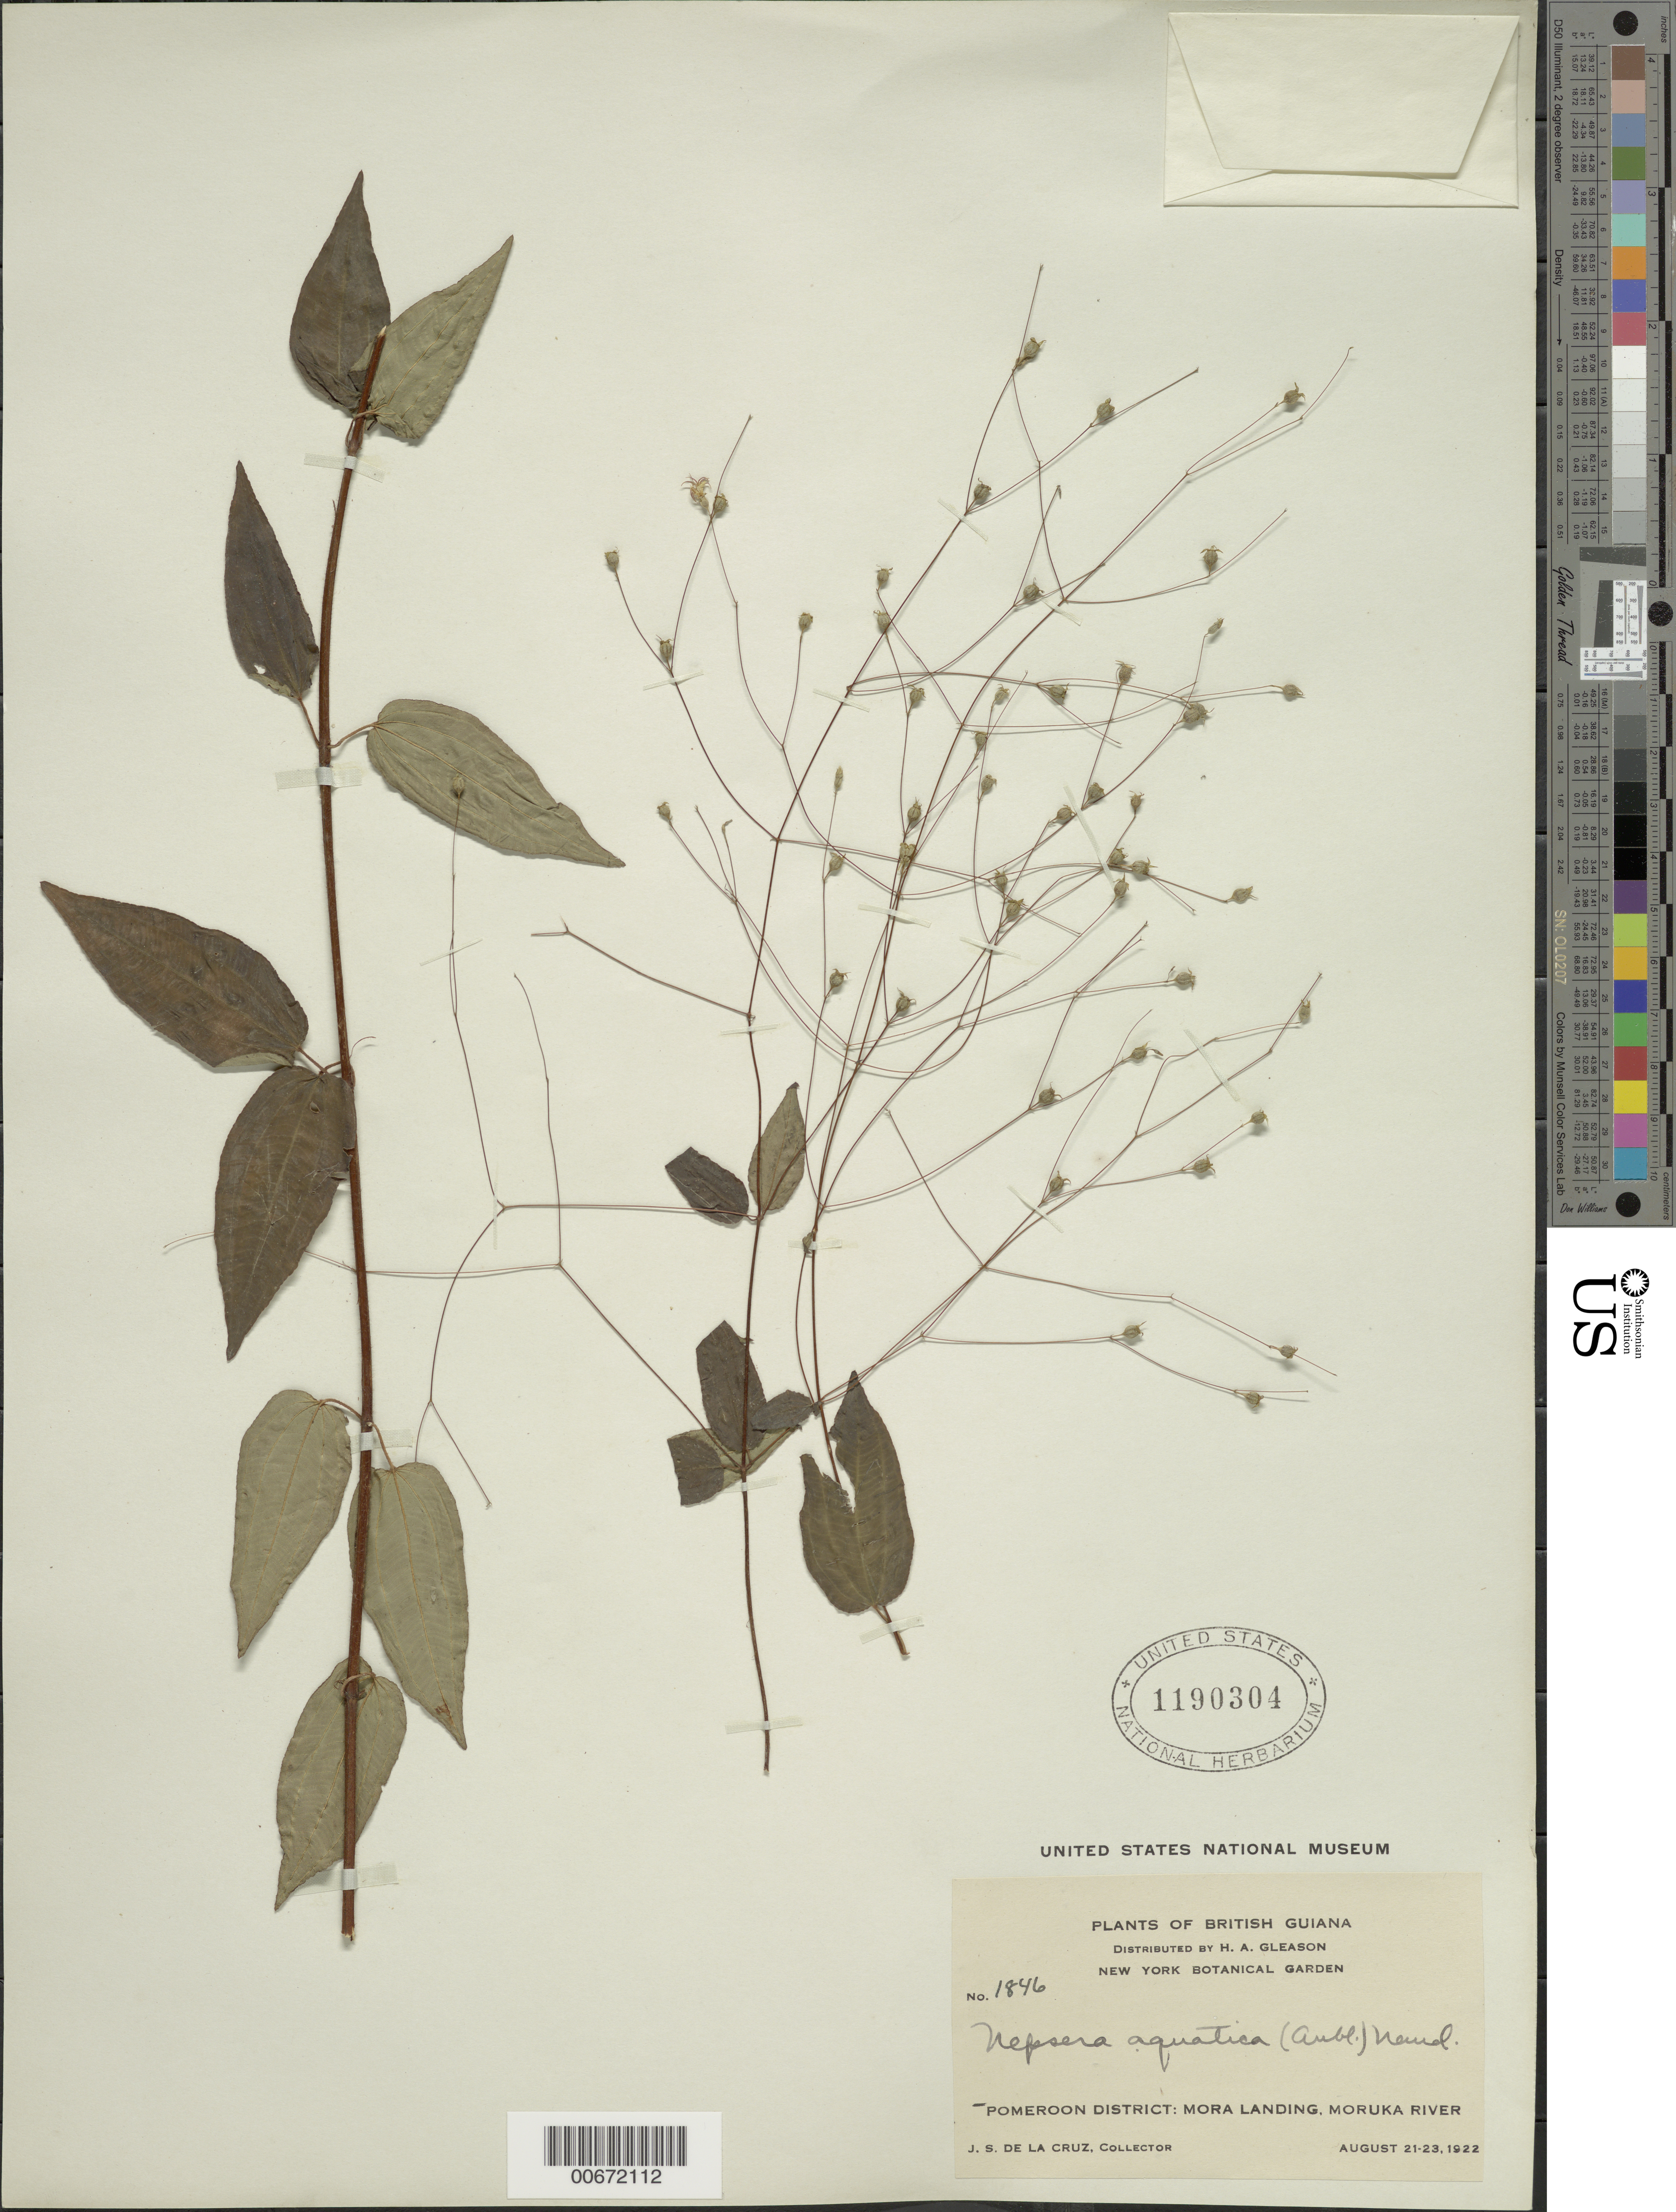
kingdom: Plantae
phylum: Tracheophyta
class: Magnoliopsida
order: Myrtales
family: Melastomataceae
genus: Nepsera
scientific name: Nepsera aquatica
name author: (Aubl.) Naudin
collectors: J. S. de la Cruz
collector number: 1846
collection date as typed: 21-Aug-22 to 23-Aug-22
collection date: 1922-08-21/1922-08-23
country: Guyana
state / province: Barima-Waini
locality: Mora Landing, Moruka R., Pomeroon Dist.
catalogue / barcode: US 1190304